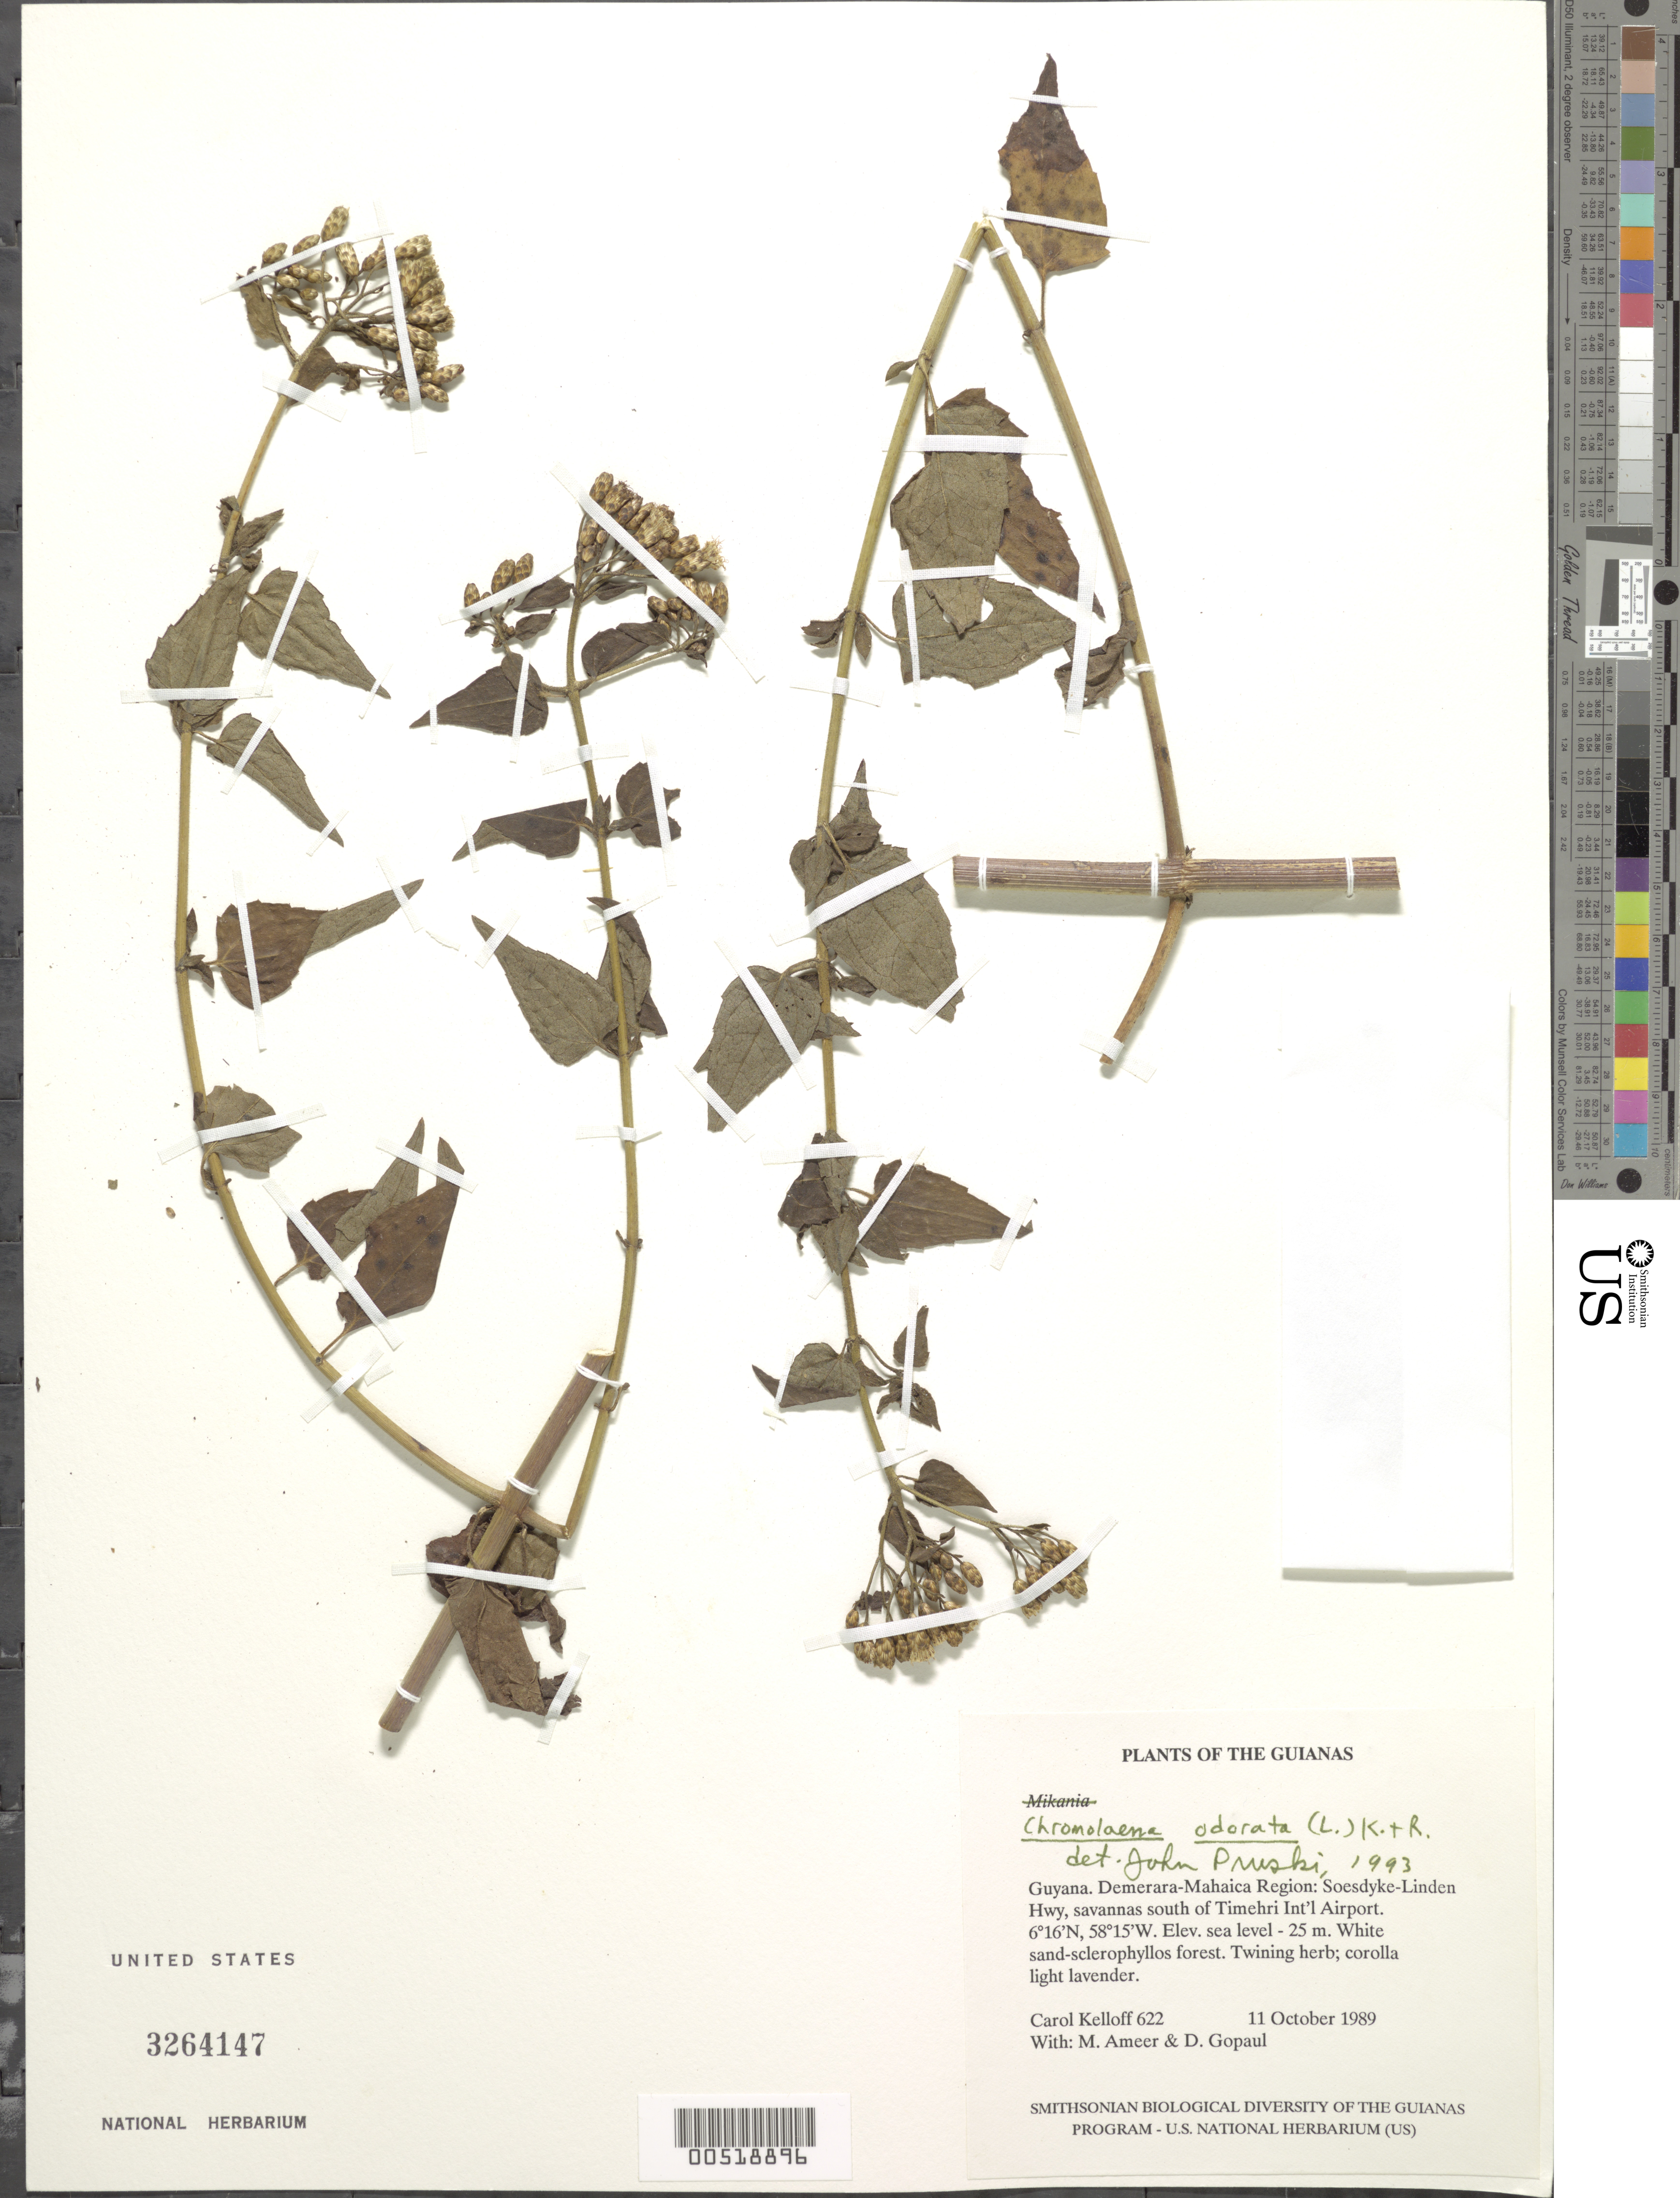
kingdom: Plantae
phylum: Tracheophyta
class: Magnoliopsida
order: Asterales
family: Asteraceae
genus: Chromolaena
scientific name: Chromolaena odorata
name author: (L.) R.M. King & H. Rob.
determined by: Pruski, J. F.; Funk, V. A.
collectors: C. L. Kelloff, M. Ameer & D. Gopaul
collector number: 622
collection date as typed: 11 October 1989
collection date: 1989-10-11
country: Guyana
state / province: Demerara-Mahaica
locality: Soesdyke-Linden Hwy, S of Timehri Int'l Airport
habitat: White sand savanna - sclerophyllous forest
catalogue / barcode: US 3264147